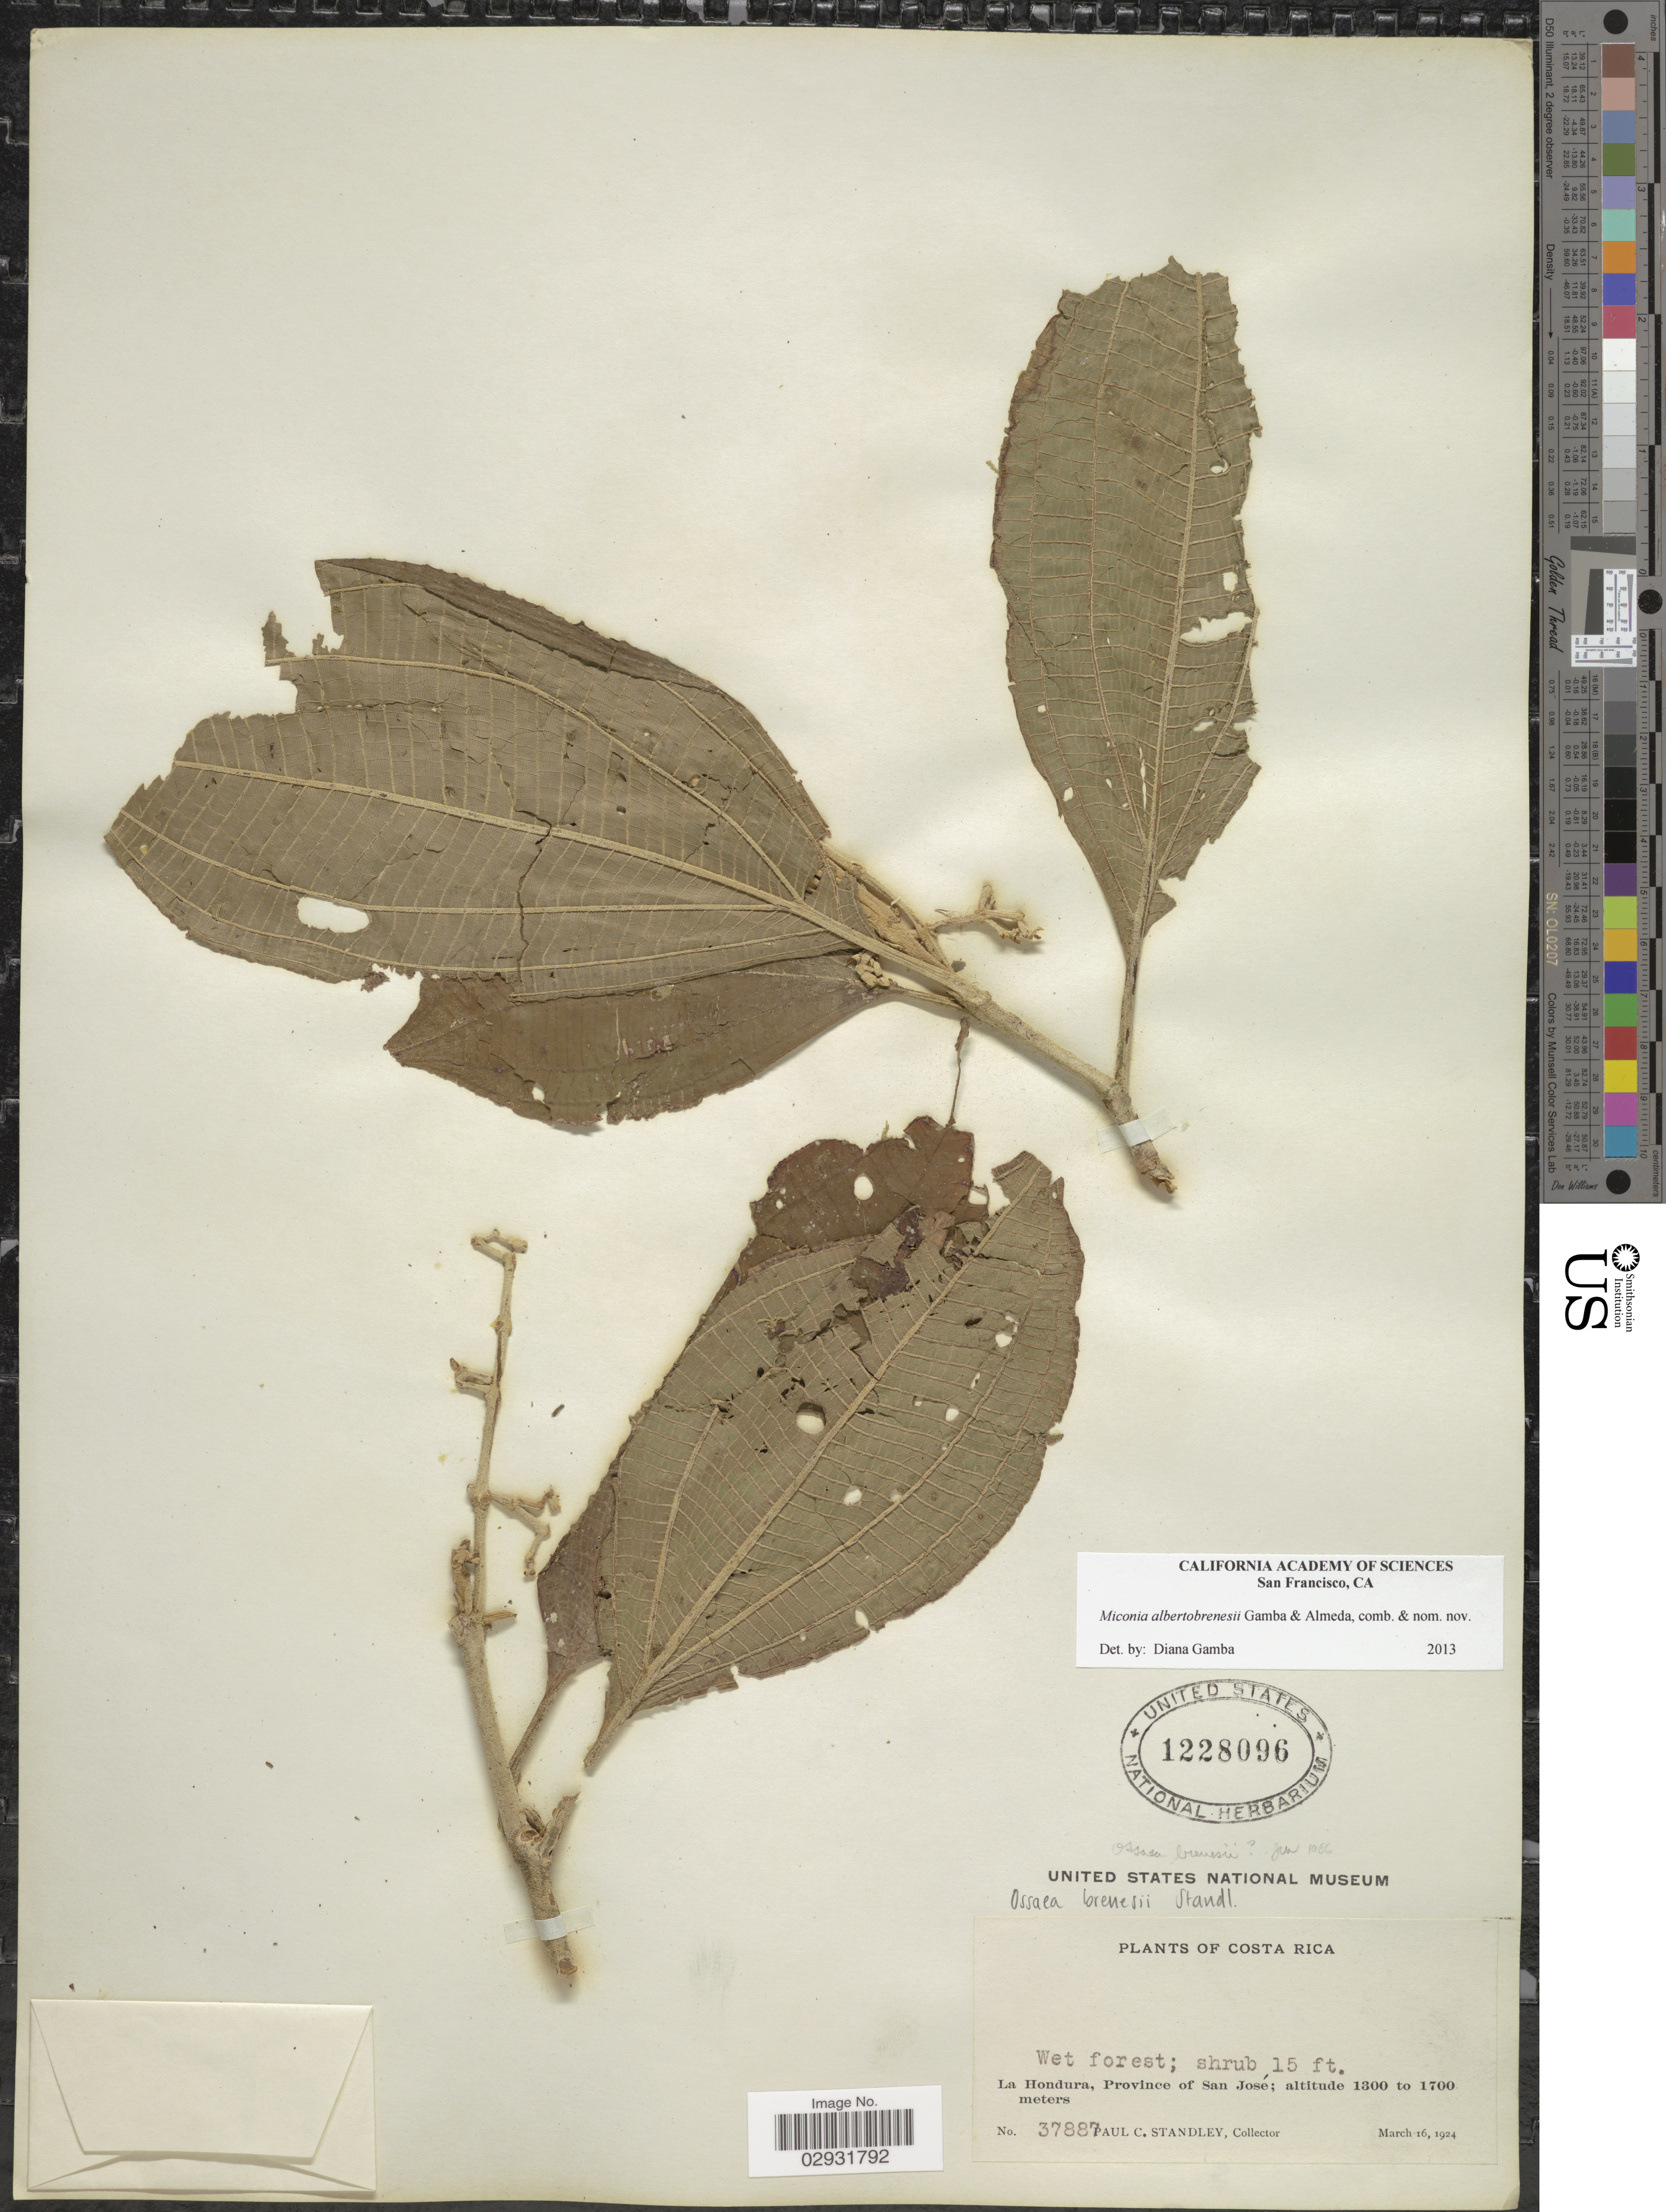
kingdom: Plantae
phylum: Tracheophyta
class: Magnoliopsida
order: Myrtales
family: Melastomataceae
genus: Miconia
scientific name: Miconia albertobrenesii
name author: Gamba & Almeda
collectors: P. C. Standley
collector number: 37887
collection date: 1924-03-16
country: Costa Rica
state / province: San José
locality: La Hondura, Province of San José.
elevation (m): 1300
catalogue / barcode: US 1228096